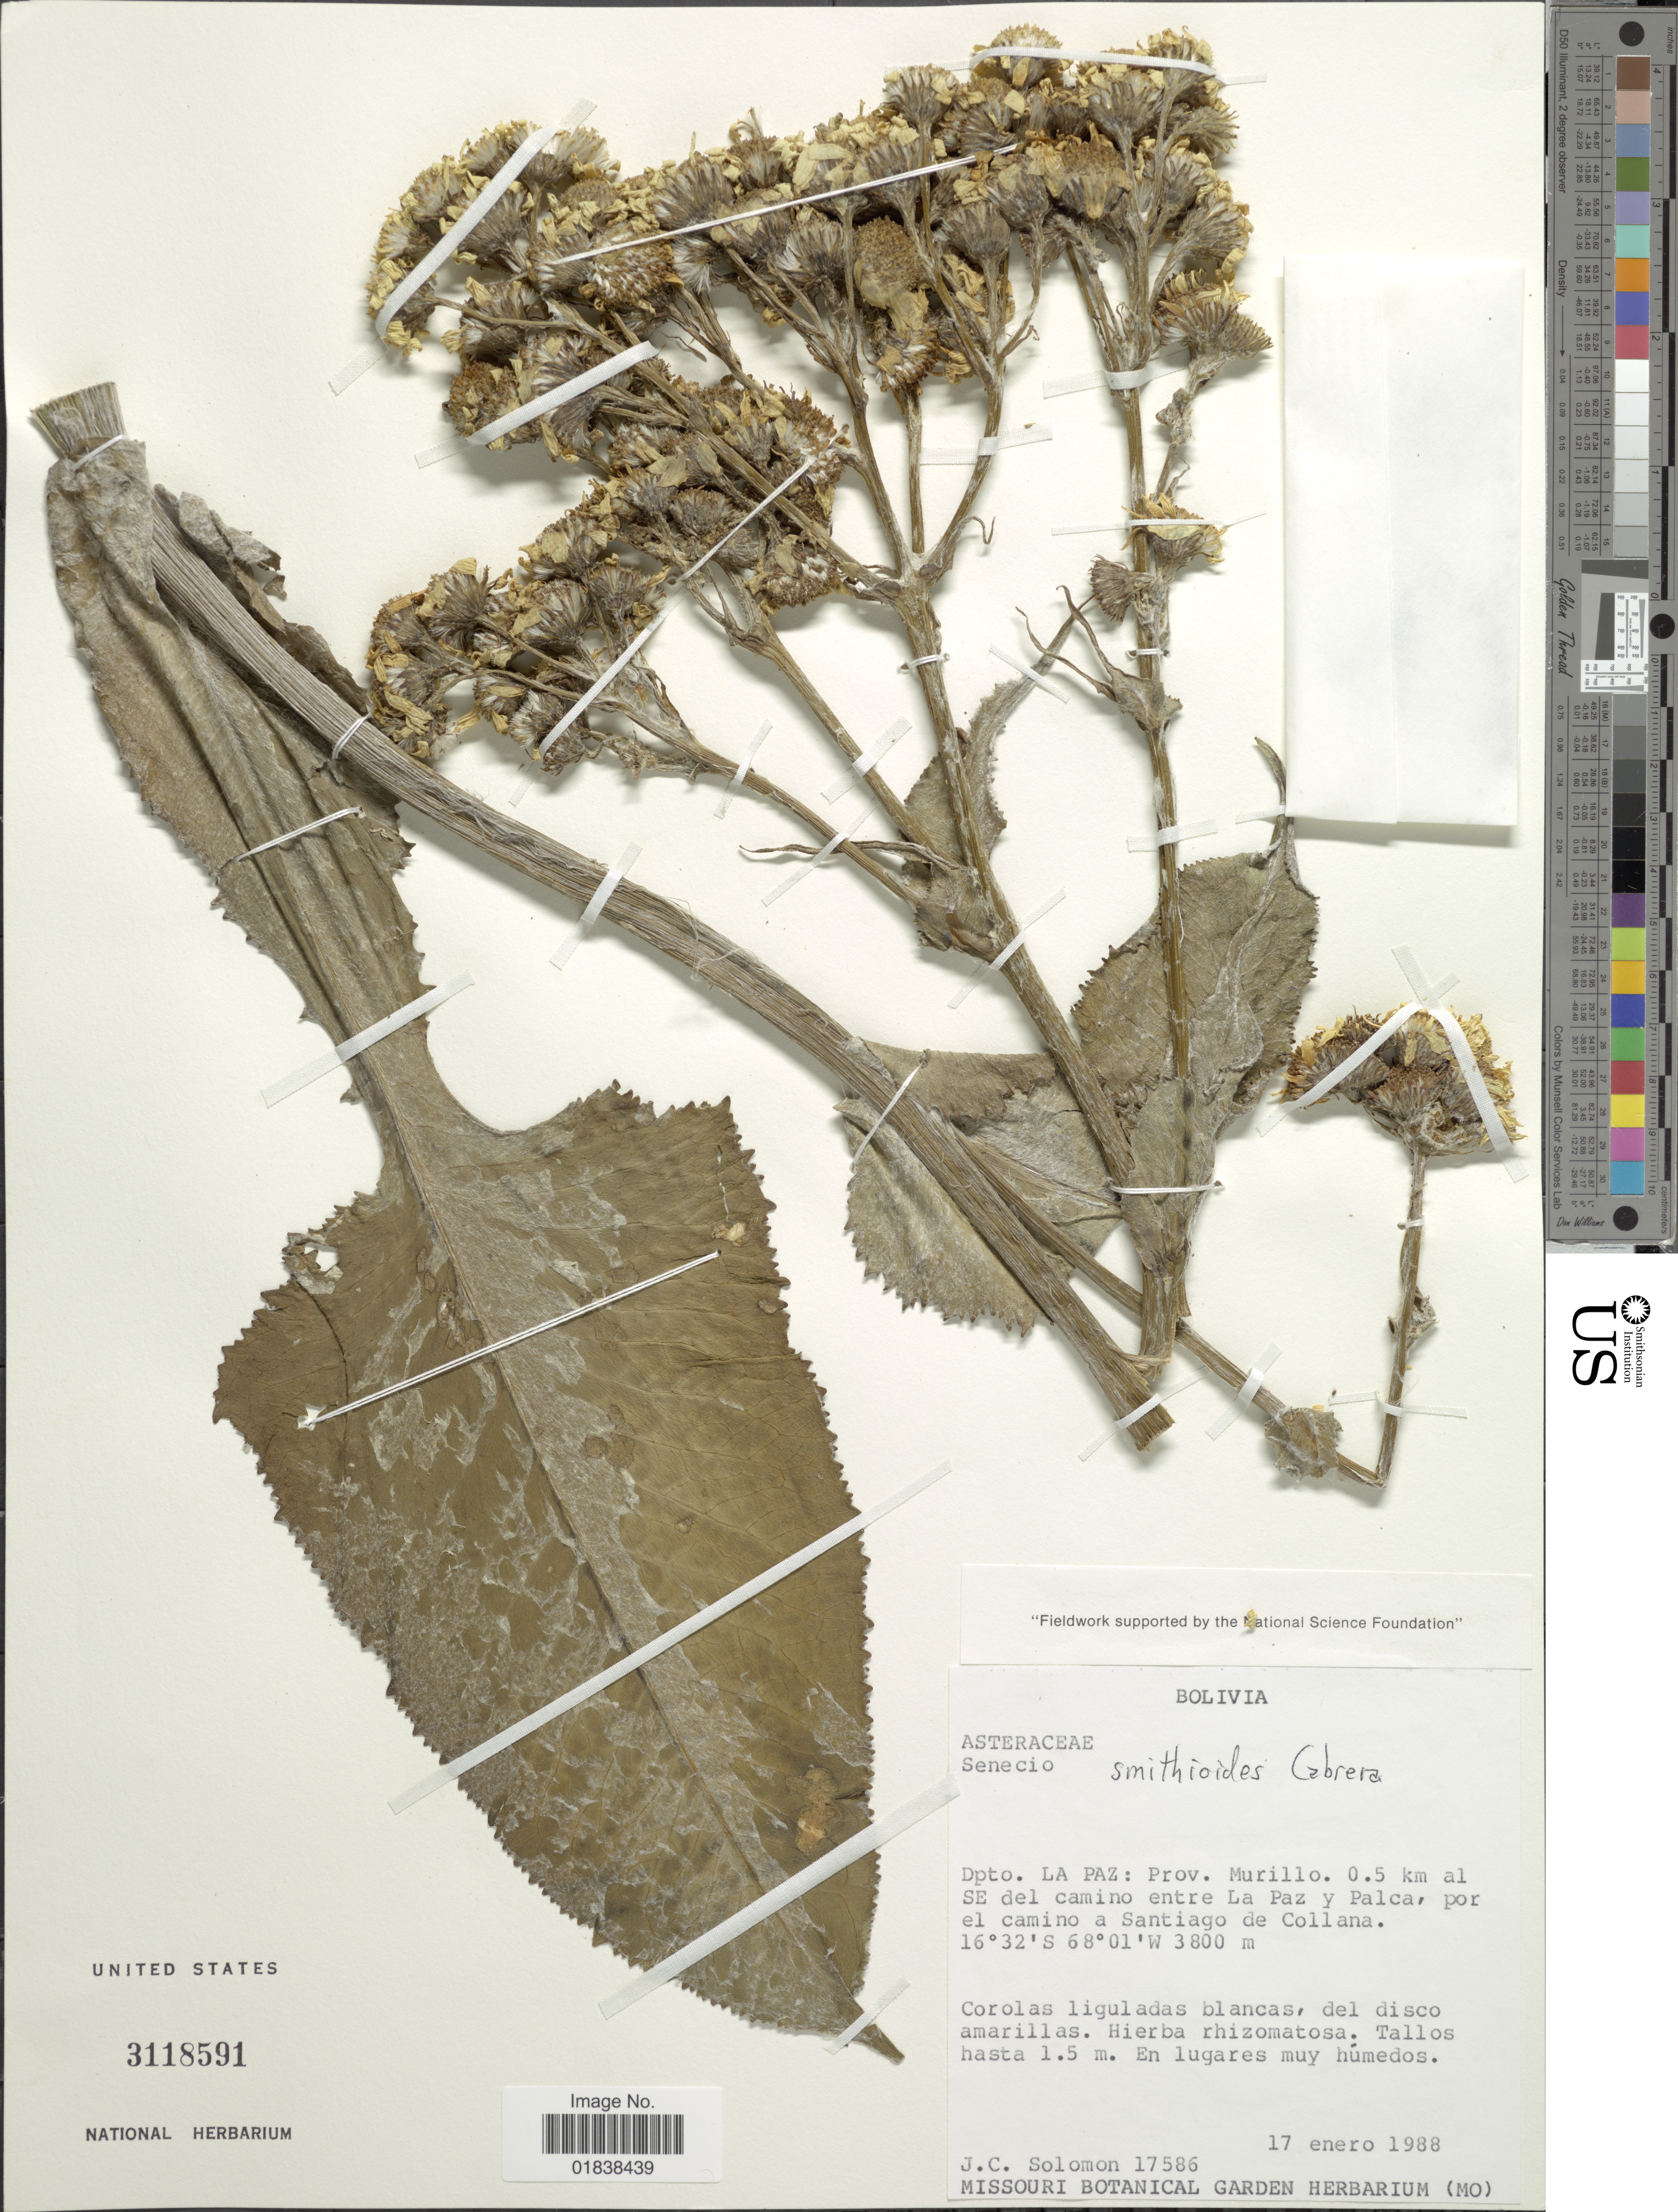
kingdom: Plantae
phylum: Tracheophyta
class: Magnoliopsida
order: Asterales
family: Asteraceae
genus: Senecio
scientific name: Senecio smithioides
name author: Cabrera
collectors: J. C. Solomon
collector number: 17586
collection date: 1988-01-17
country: Bolivia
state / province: La Paz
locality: Prov. Murillo, 0.5 km al SE del camino entre La Paz y Palca, por el camino a Santiago de Collana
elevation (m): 3800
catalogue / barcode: US 3118591